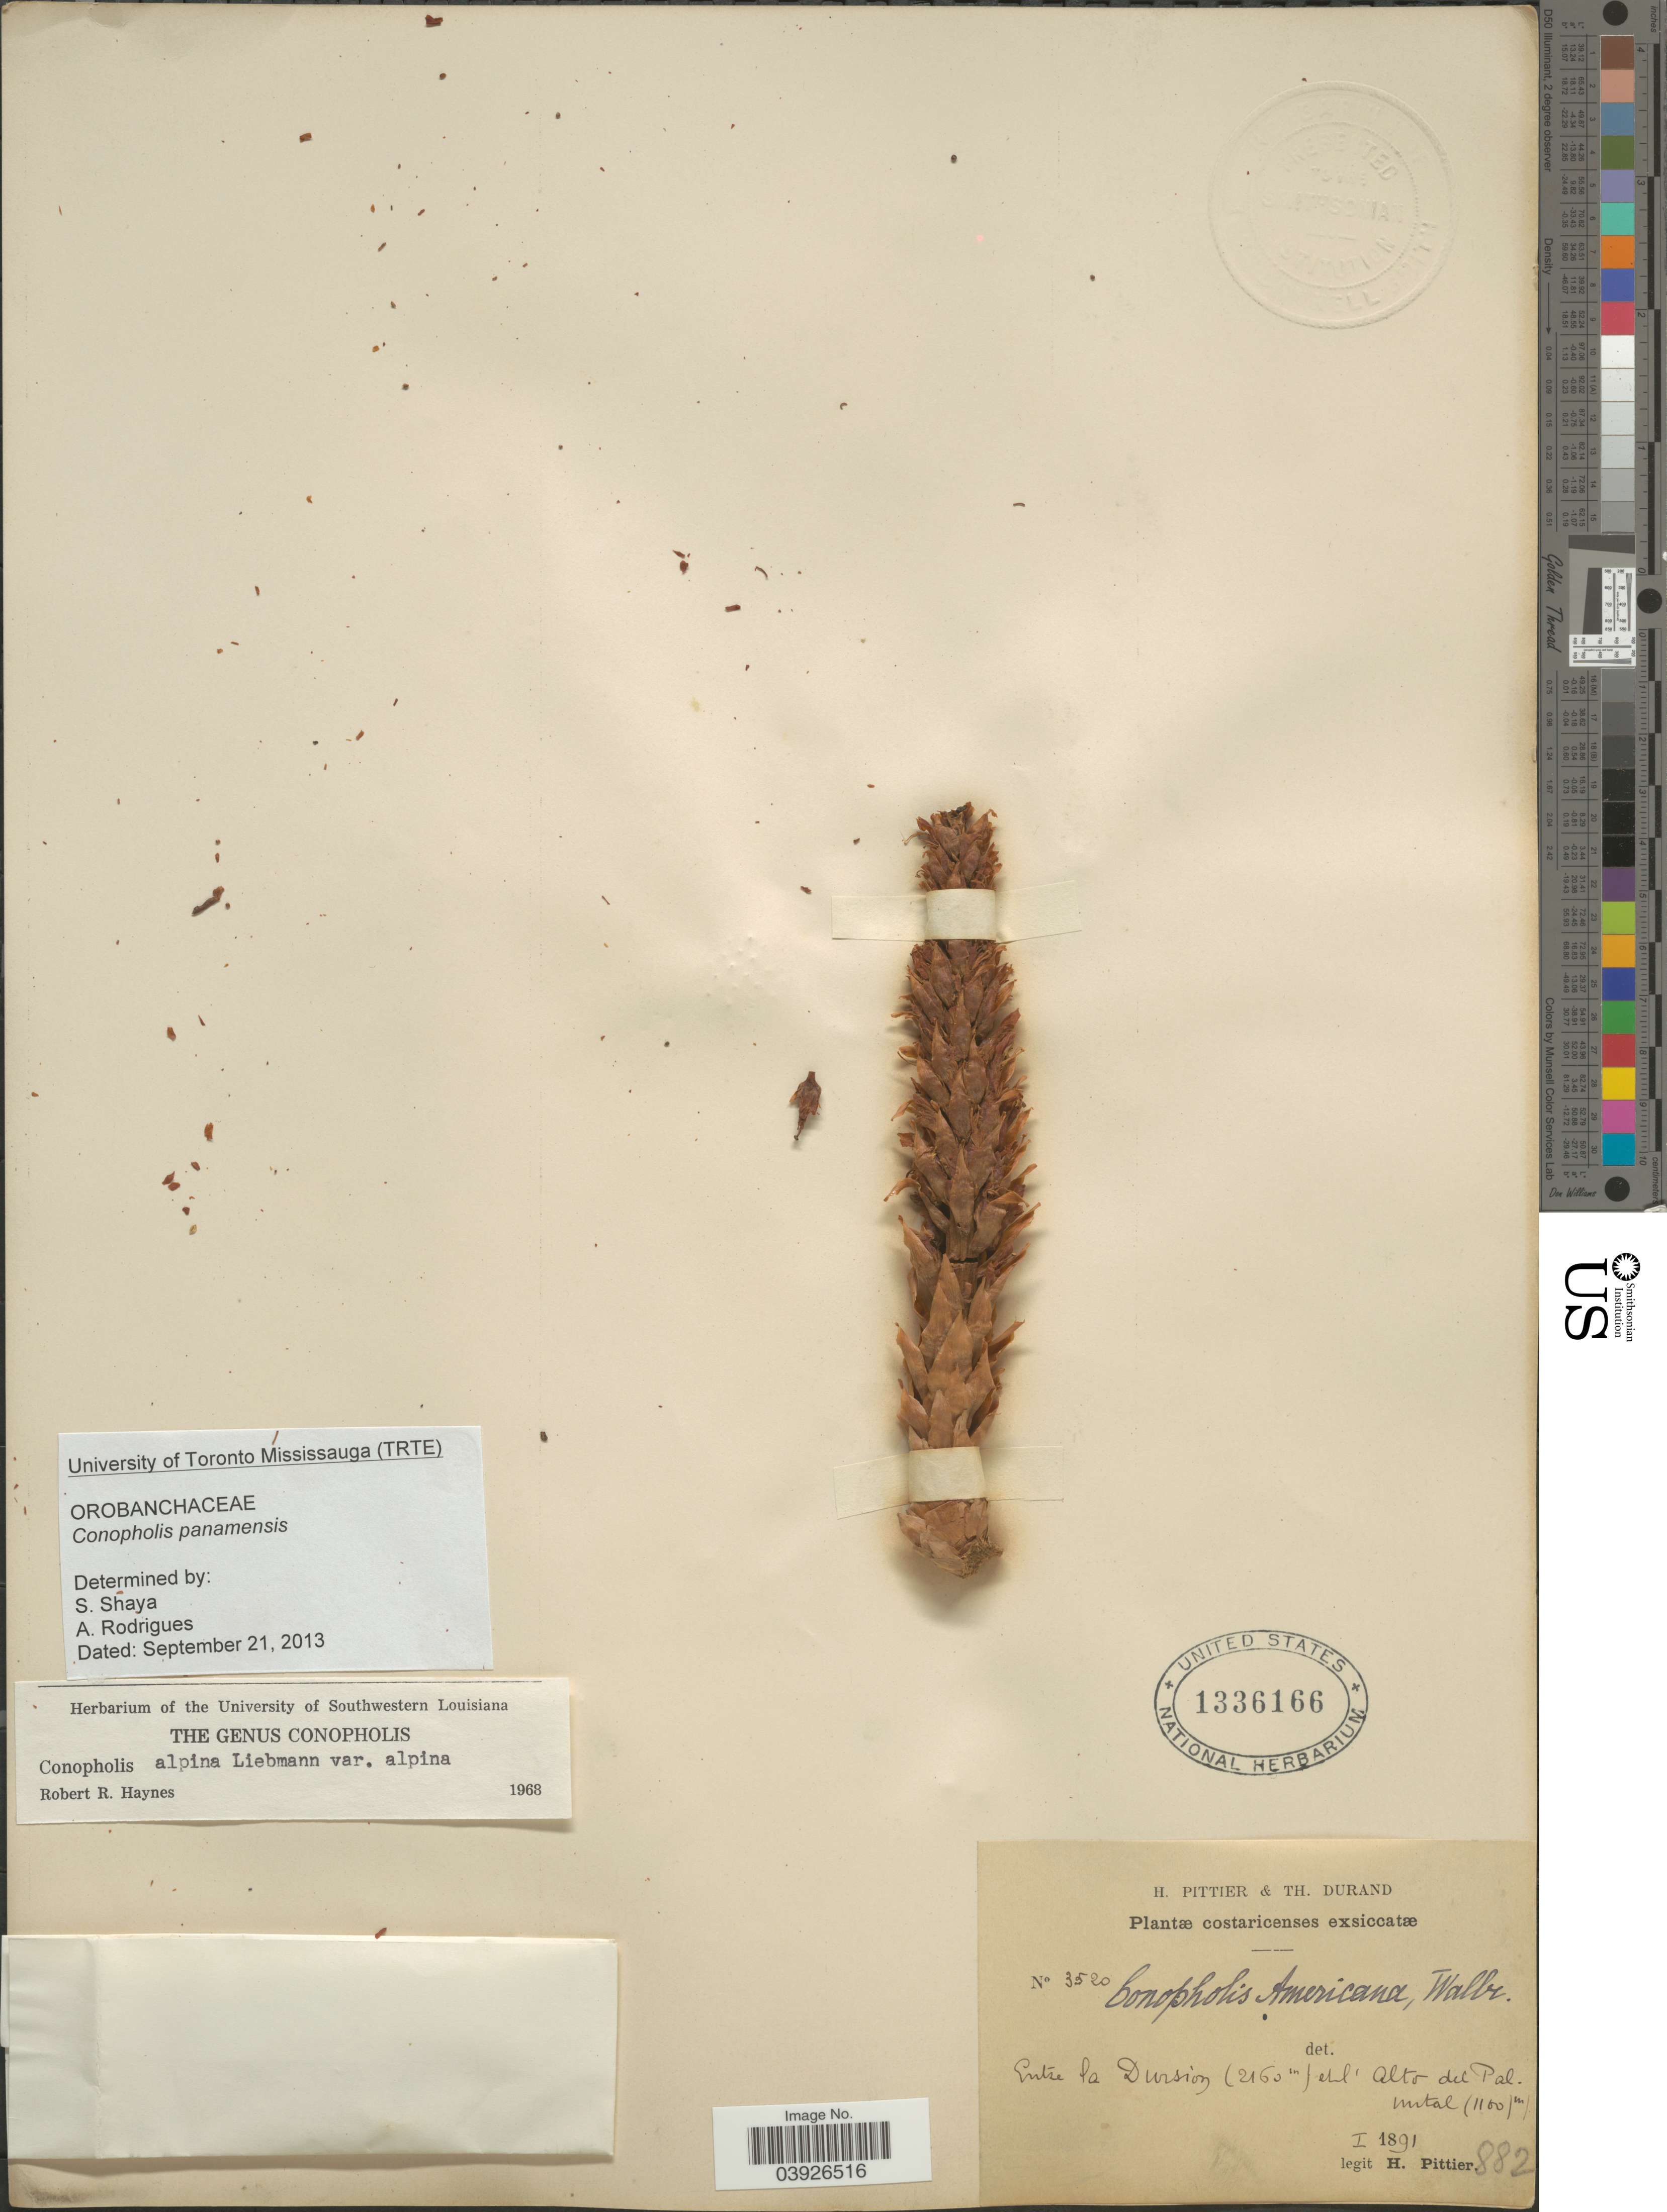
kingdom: Plantae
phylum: Tracheophyta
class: Magnoliopsida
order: Lamiales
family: Orobanchaceae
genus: Conopholis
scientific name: Conopholis panamensis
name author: Woodson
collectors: H. F. Pittier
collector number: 882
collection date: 1891-01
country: Costa Rica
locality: Entre La Division ent Alto del Palmital.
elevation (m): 1100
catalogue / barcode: US 1336166